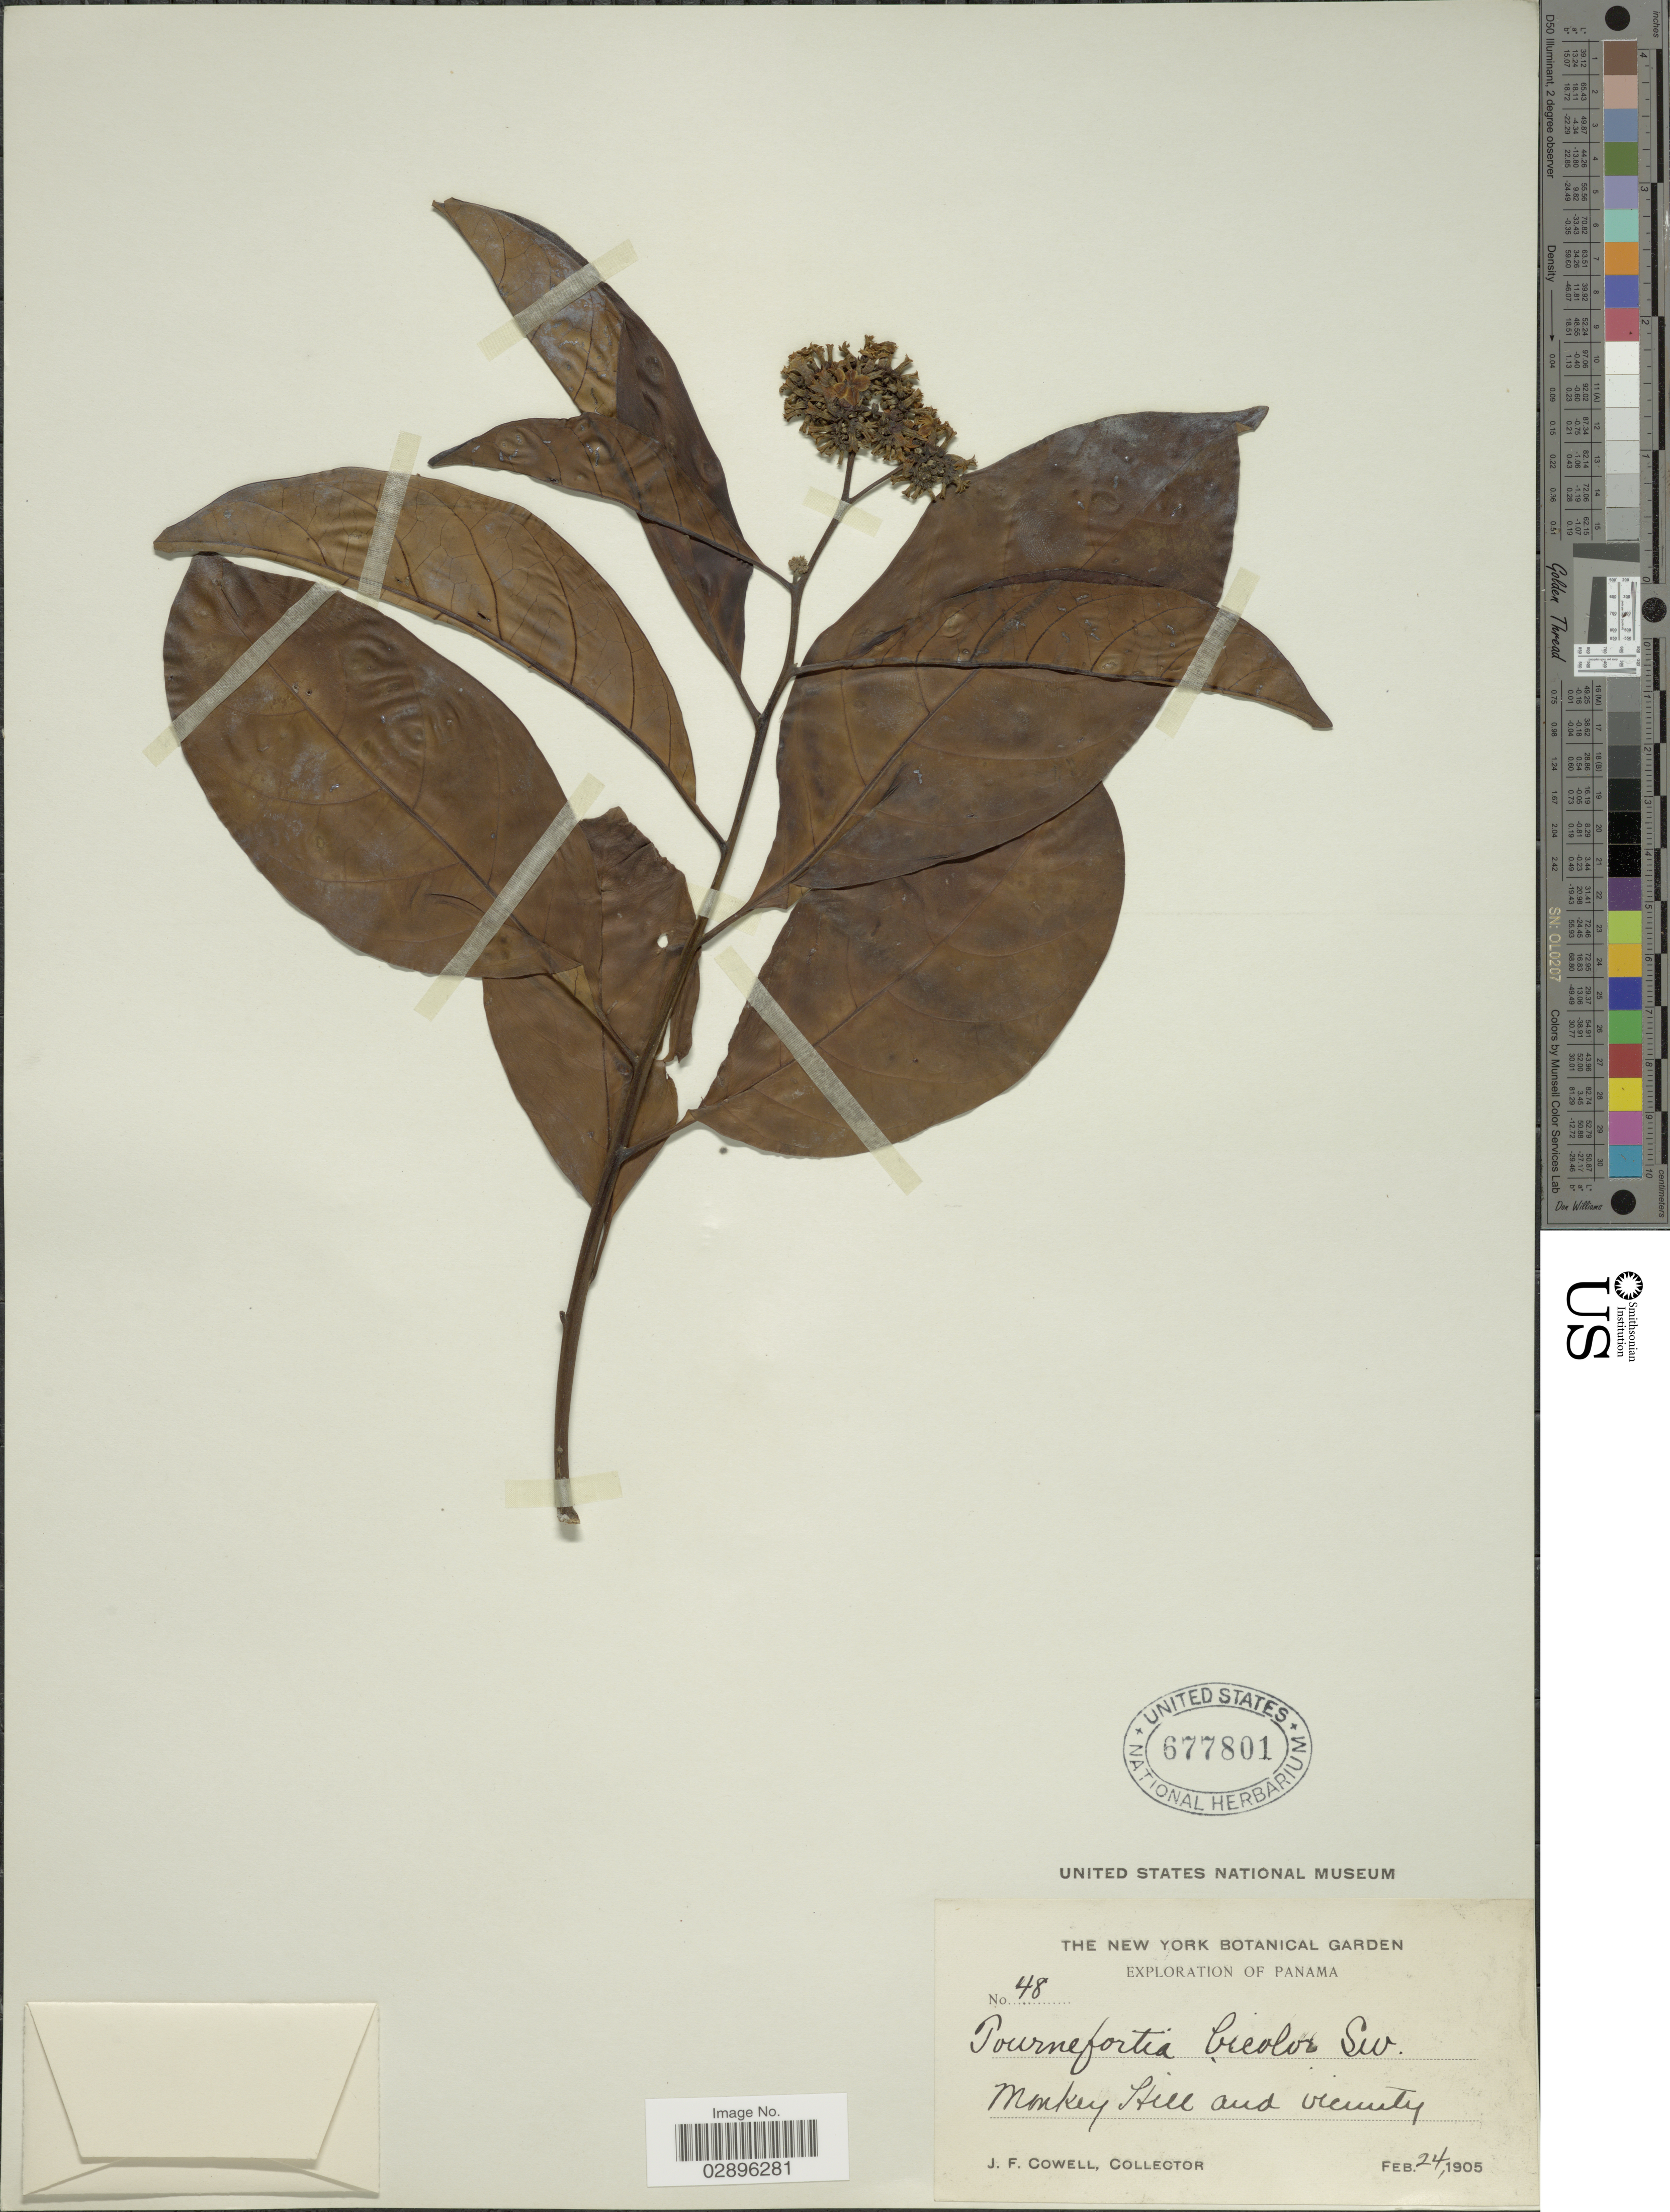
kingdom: Plantae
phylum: Tracheophyta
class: Magnoliopsida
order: Boraginales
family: Heliotropiaceae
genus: Tournefortia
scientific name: Tournefortia bicolor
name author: Sw.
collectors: J. F. Cowell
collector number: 48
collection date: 1905-02-24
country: Panama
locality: Monkey Hill and vicinity.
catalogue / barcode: US 677801